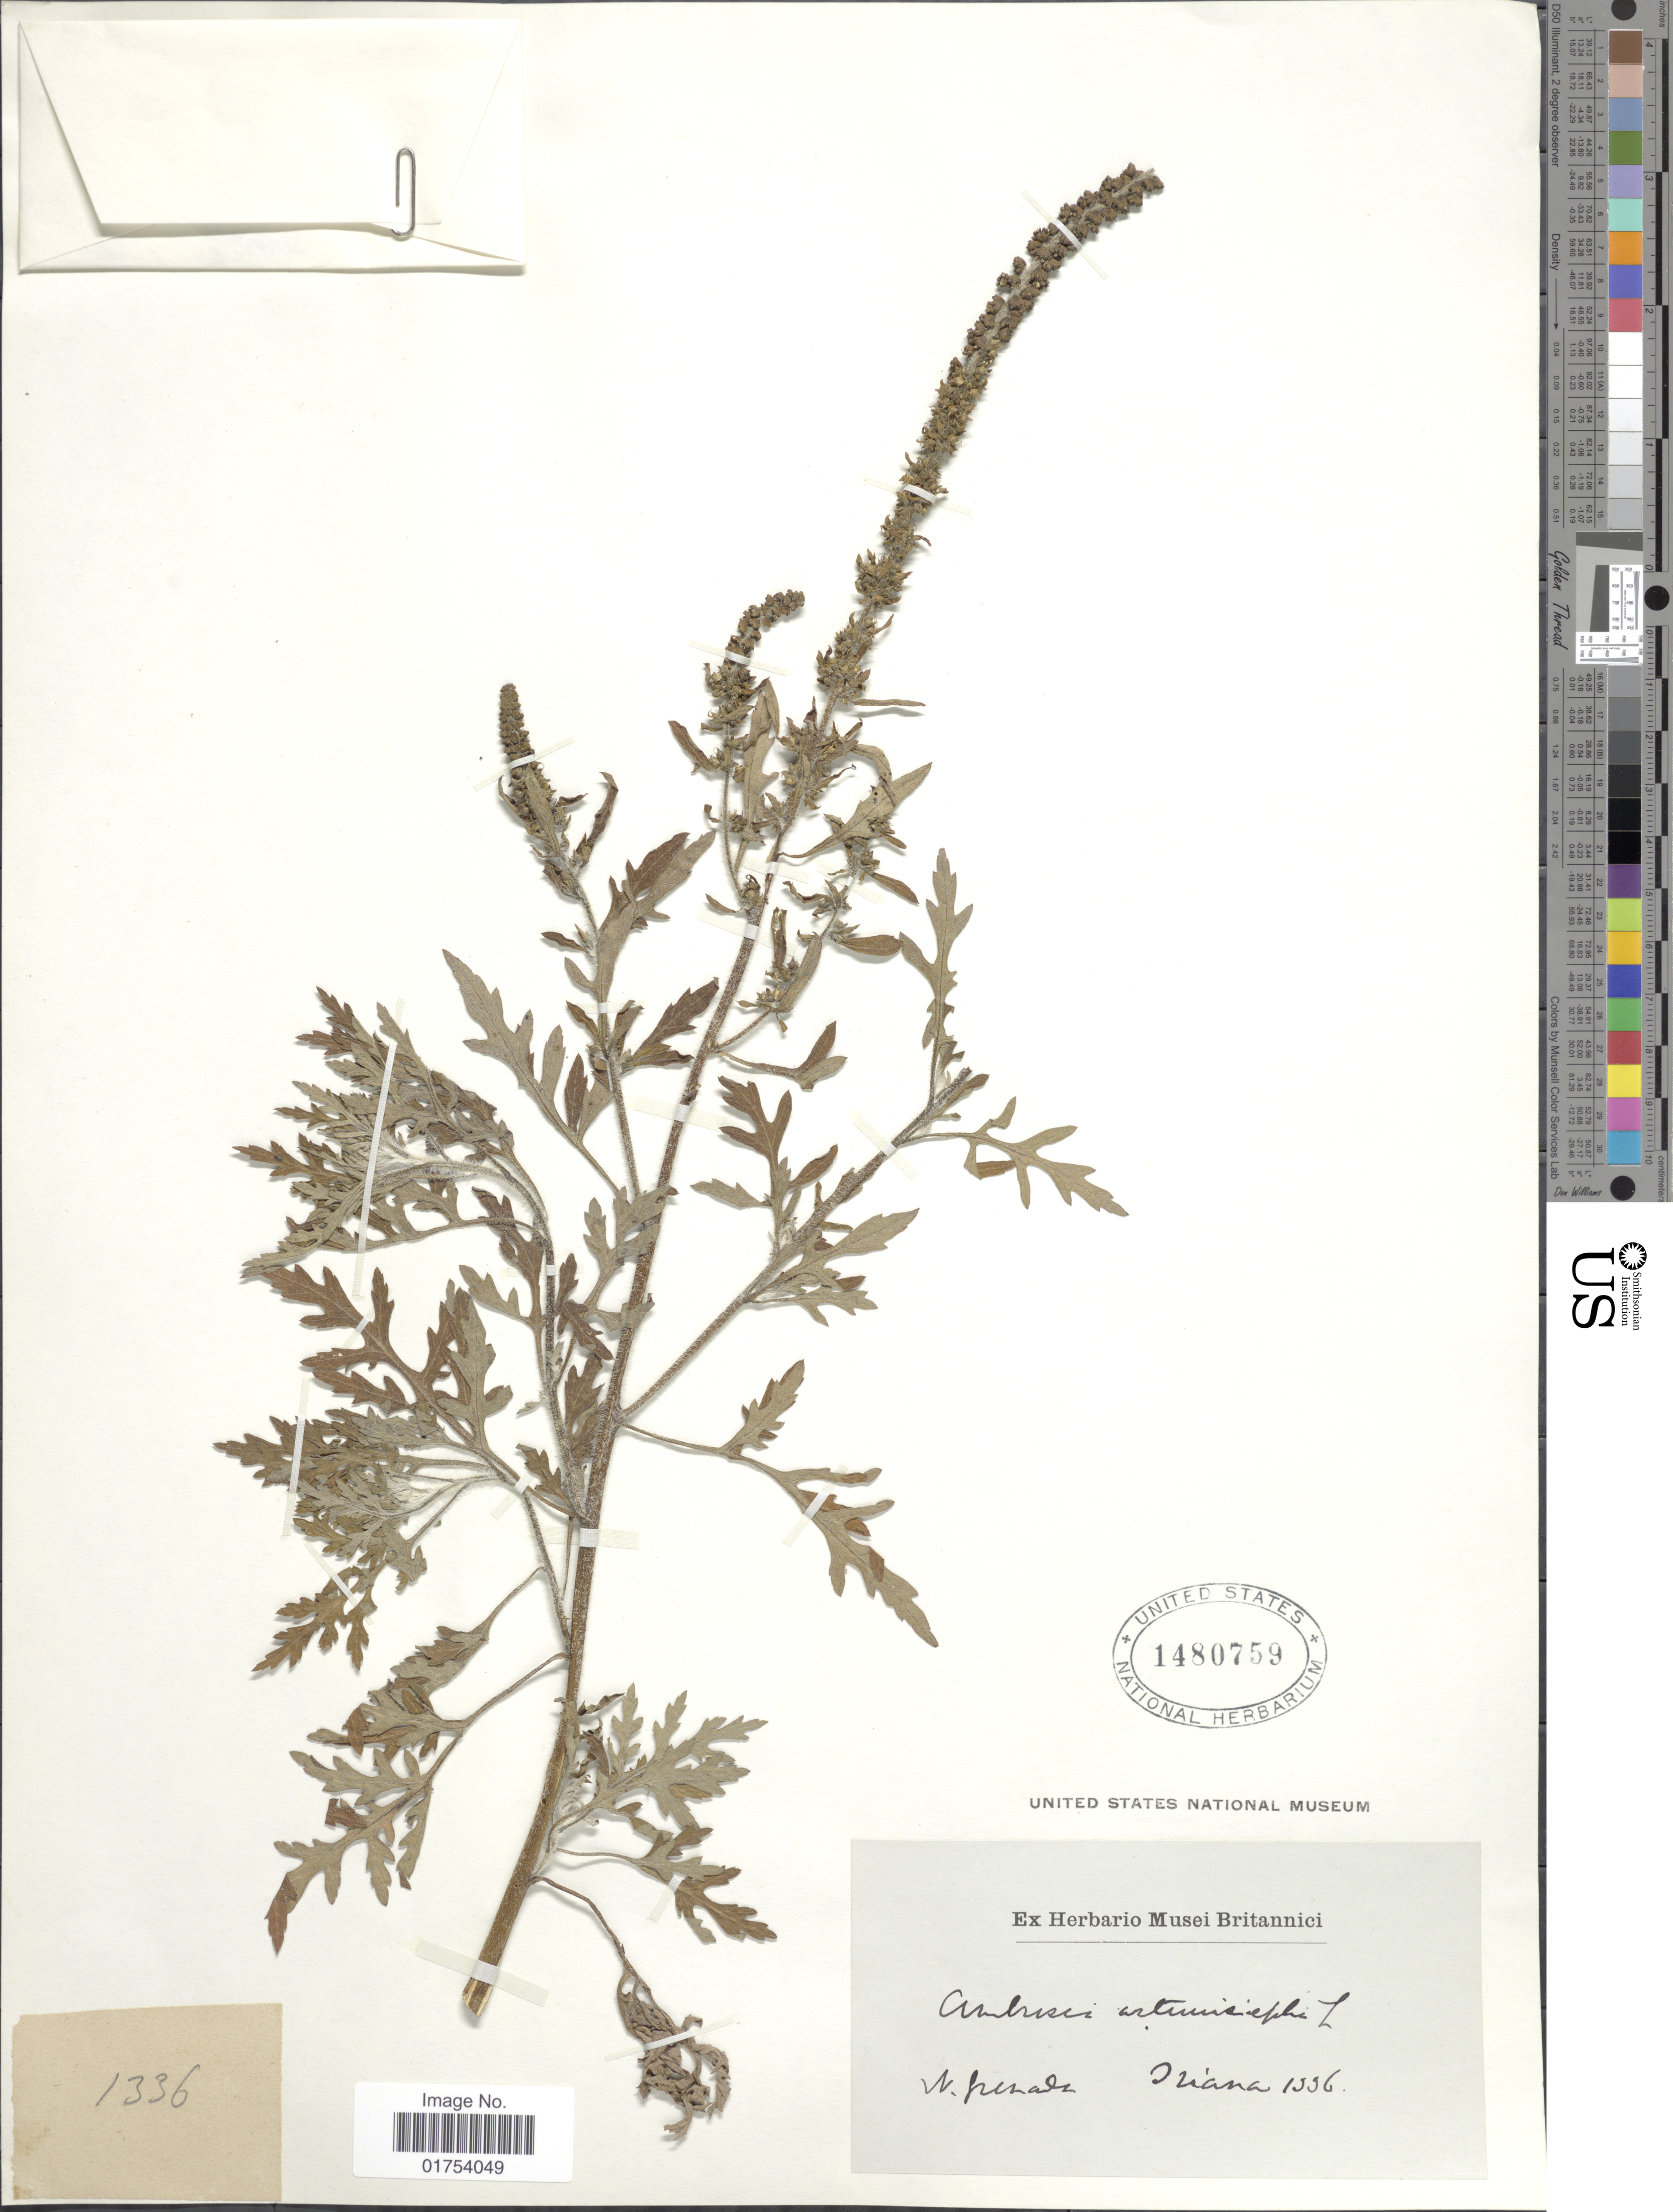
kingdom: Plantae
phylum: Tracheophyta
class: Magnoliopsida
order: Asterales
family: Asteraceae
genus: Ambrosia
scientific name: Ambrosia peruviana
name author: Willd.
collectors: J. J. Triana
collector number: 1336*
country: Colombia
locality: N. Grenada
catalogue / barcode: US 1480759